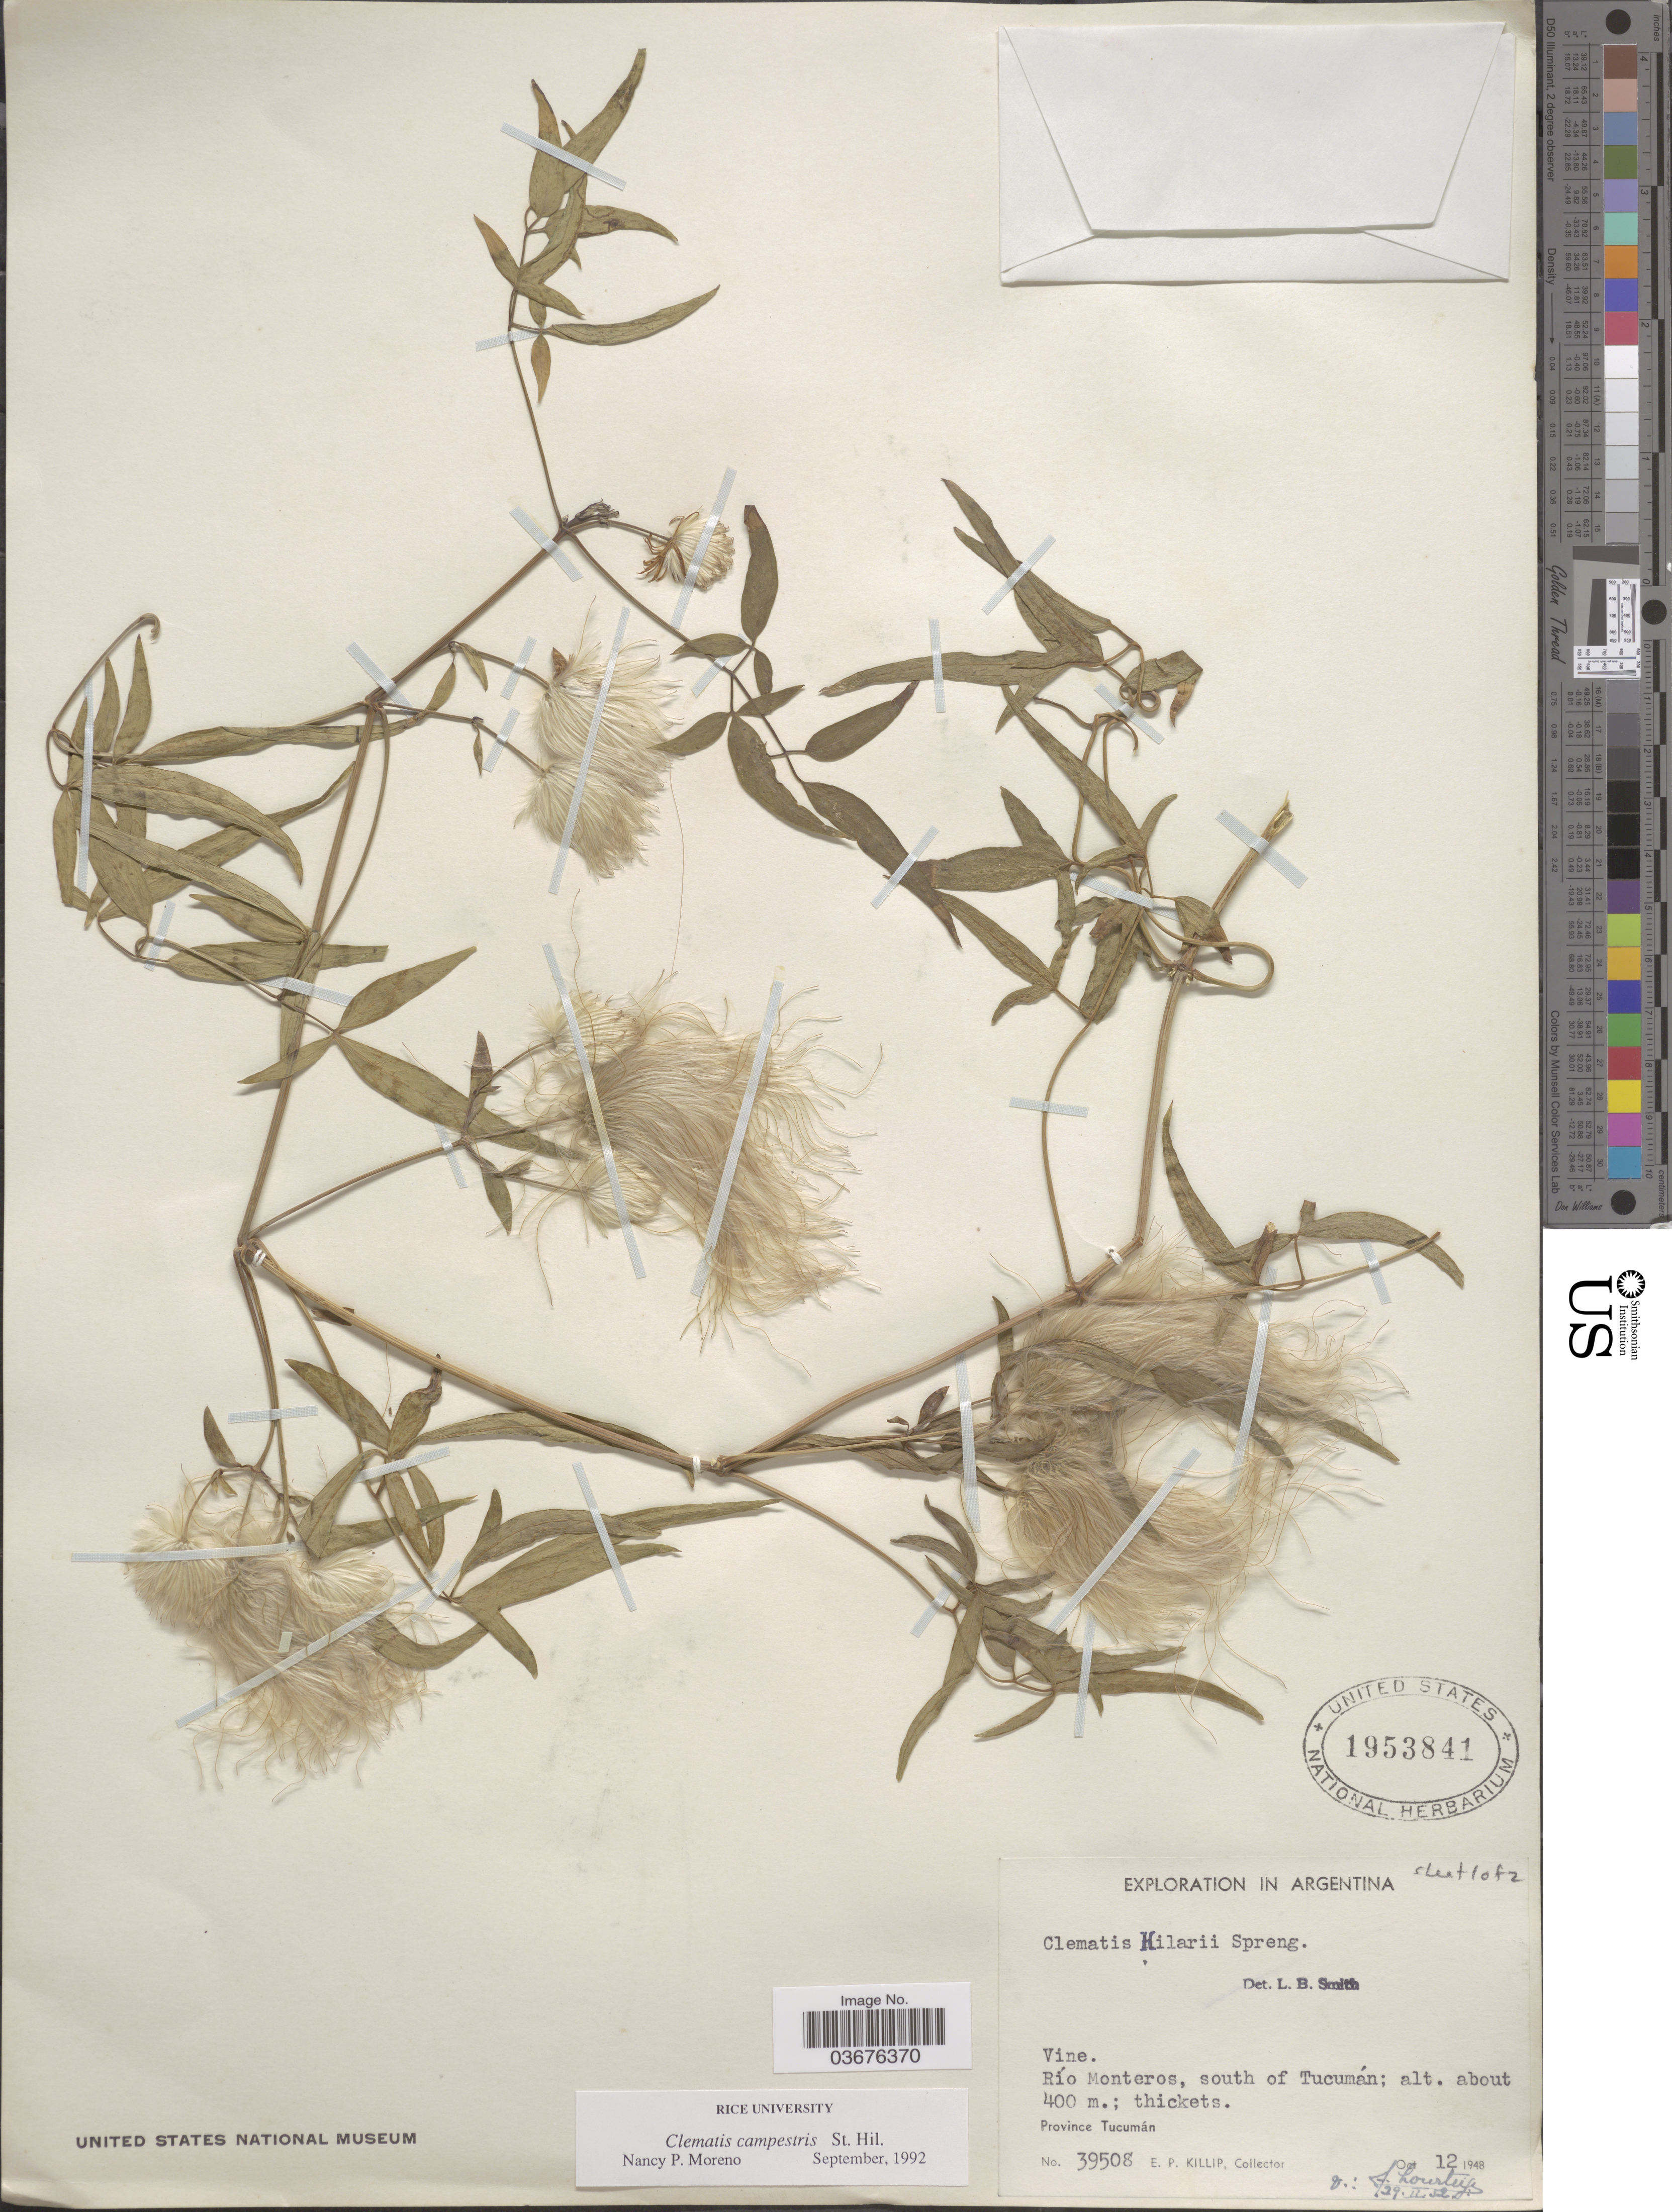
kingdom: Plantae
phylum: Tracheophyta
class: Magnoliopsida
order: Ranunculales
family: Ranunculaceae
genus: Clematis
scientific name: Clematis campestris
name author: A. St.-Hil.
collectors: E. P. Killip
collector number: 39508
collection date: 1948-10-12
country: Argentina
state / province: Tucuman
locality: Río Monteros, south of Tucumán.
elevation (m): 400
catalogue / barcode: US 1953841